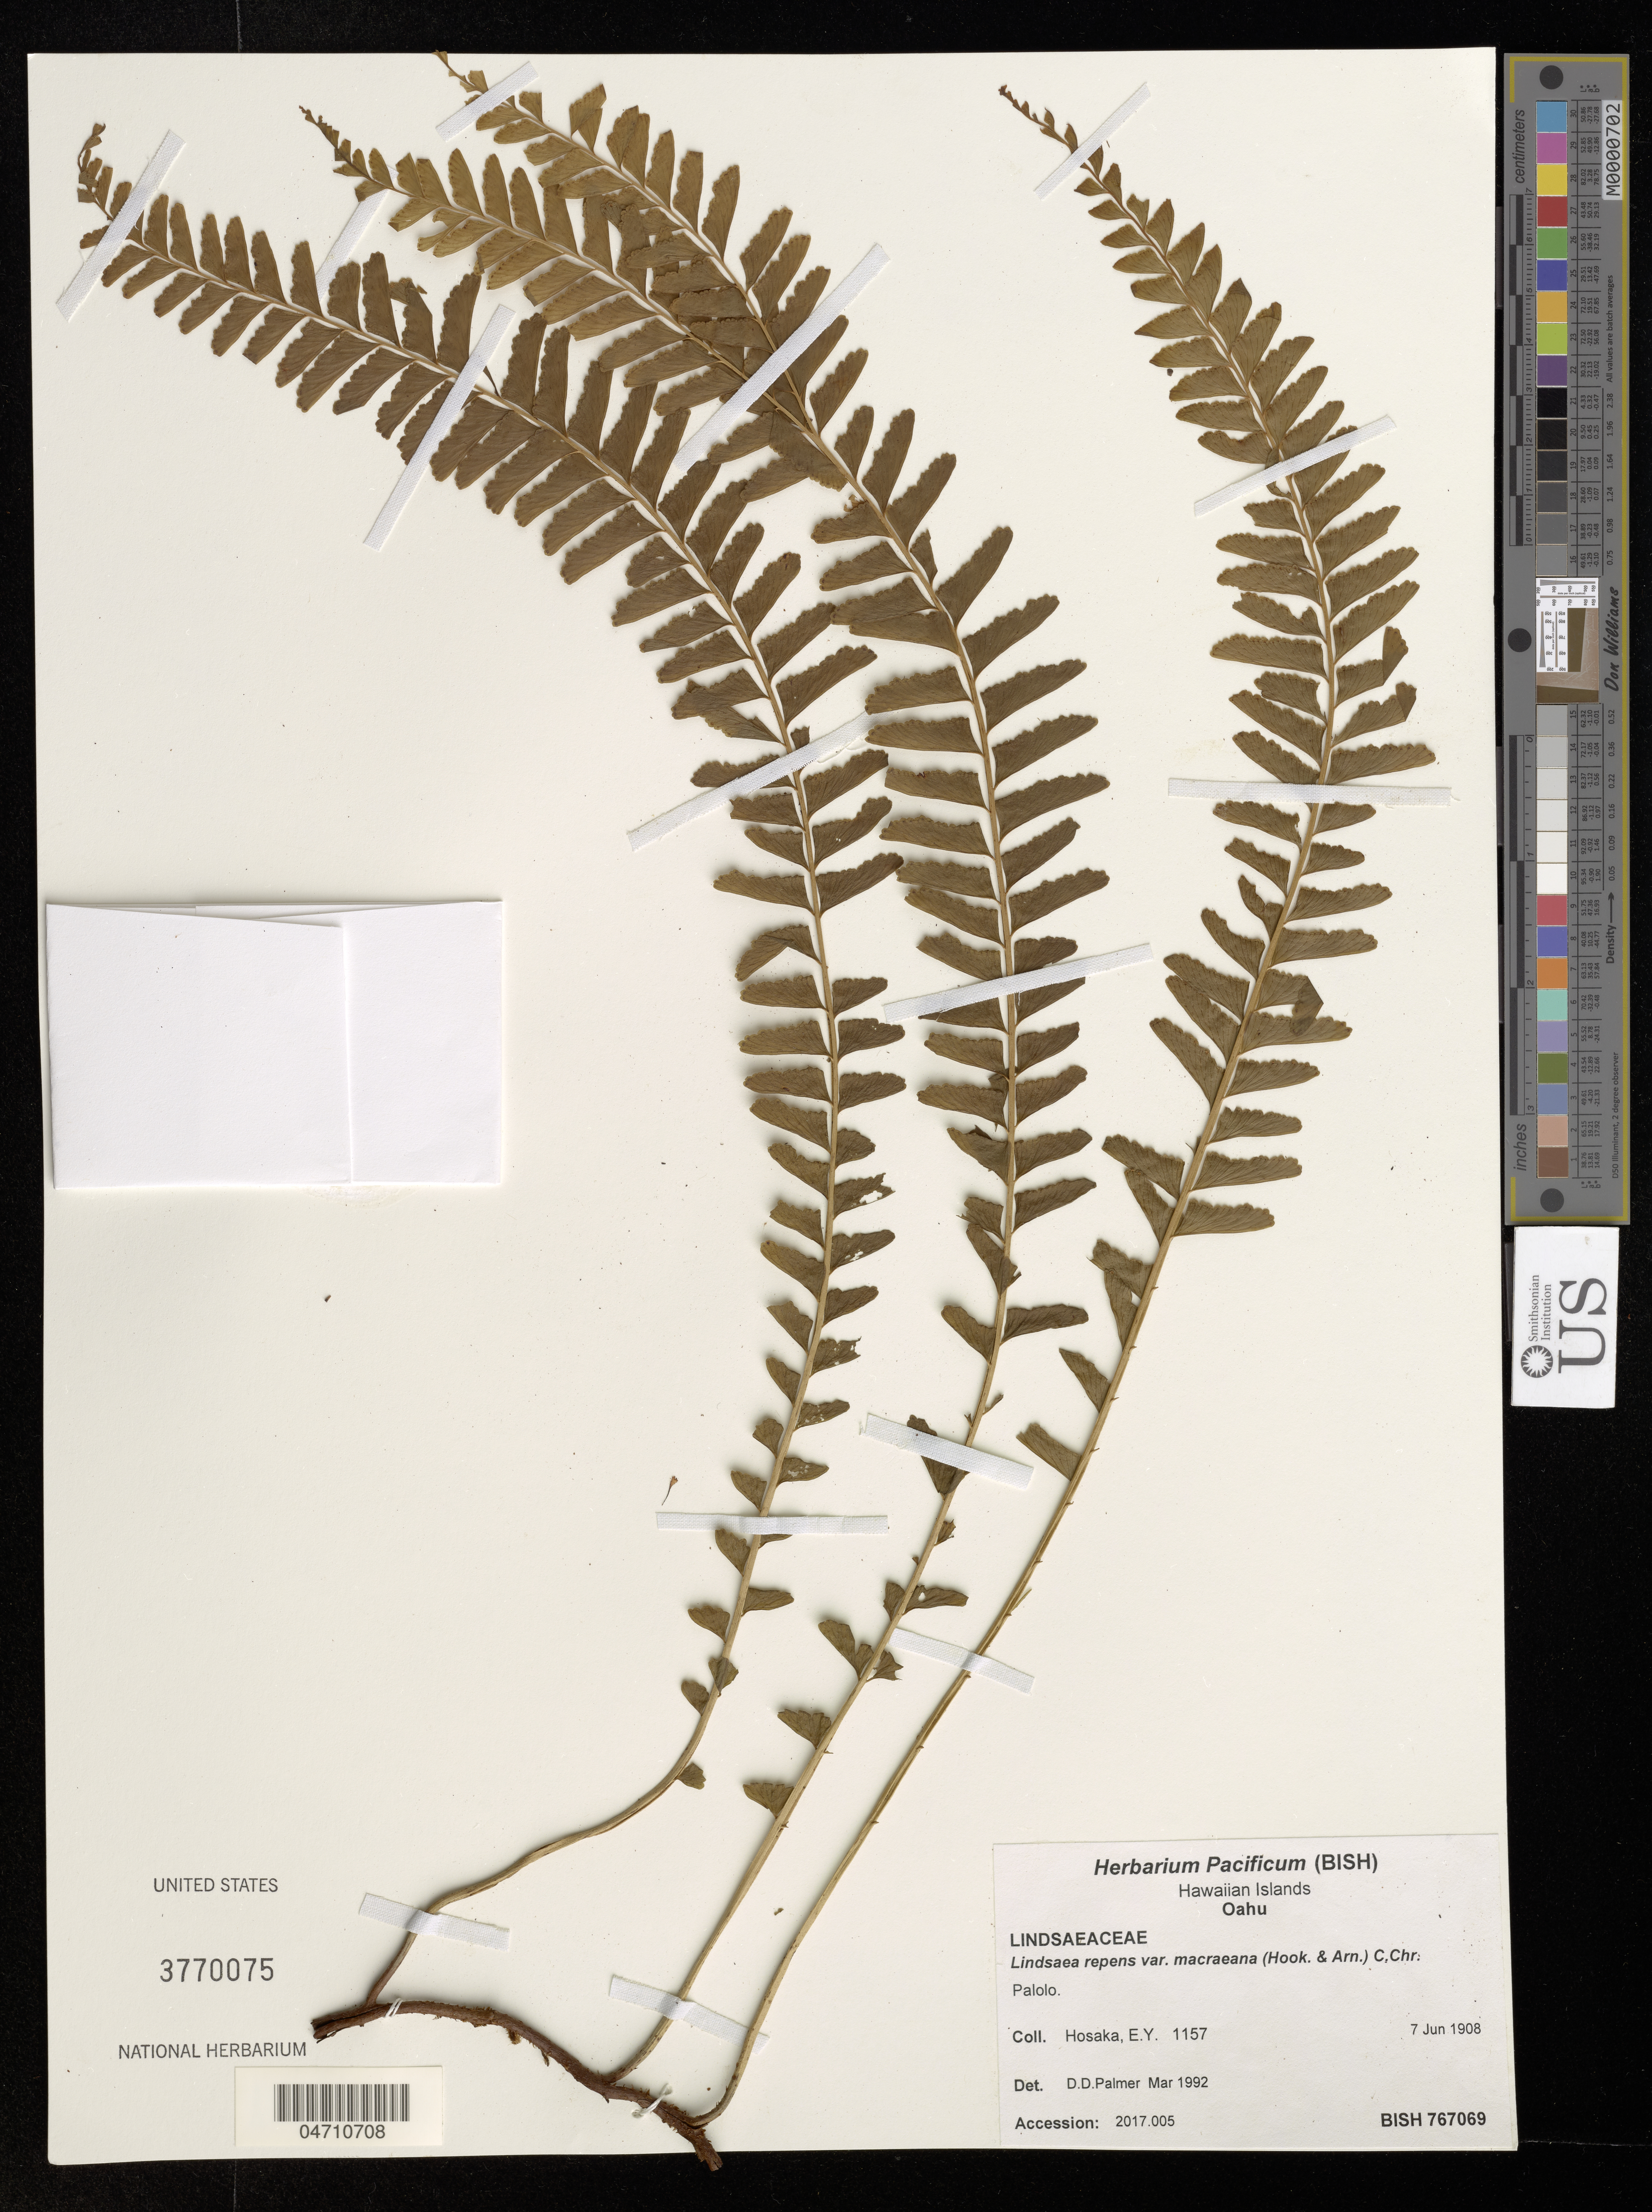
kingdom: Plantae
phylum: Tracheophyta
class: Polypodiopsida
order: Polypodiales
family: Lindsaeaceae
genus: Lindsaea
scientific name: Lindsaea repens var. macraeana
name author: (Hook. & Arn.) Mett. ex Kuhn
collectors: E. Y. Hosaka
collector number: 1157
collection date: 1908-06-07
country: United States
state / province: Hawaii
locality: Hawaiian Islands. Oahu. Palolo.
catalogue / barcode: US 3770075